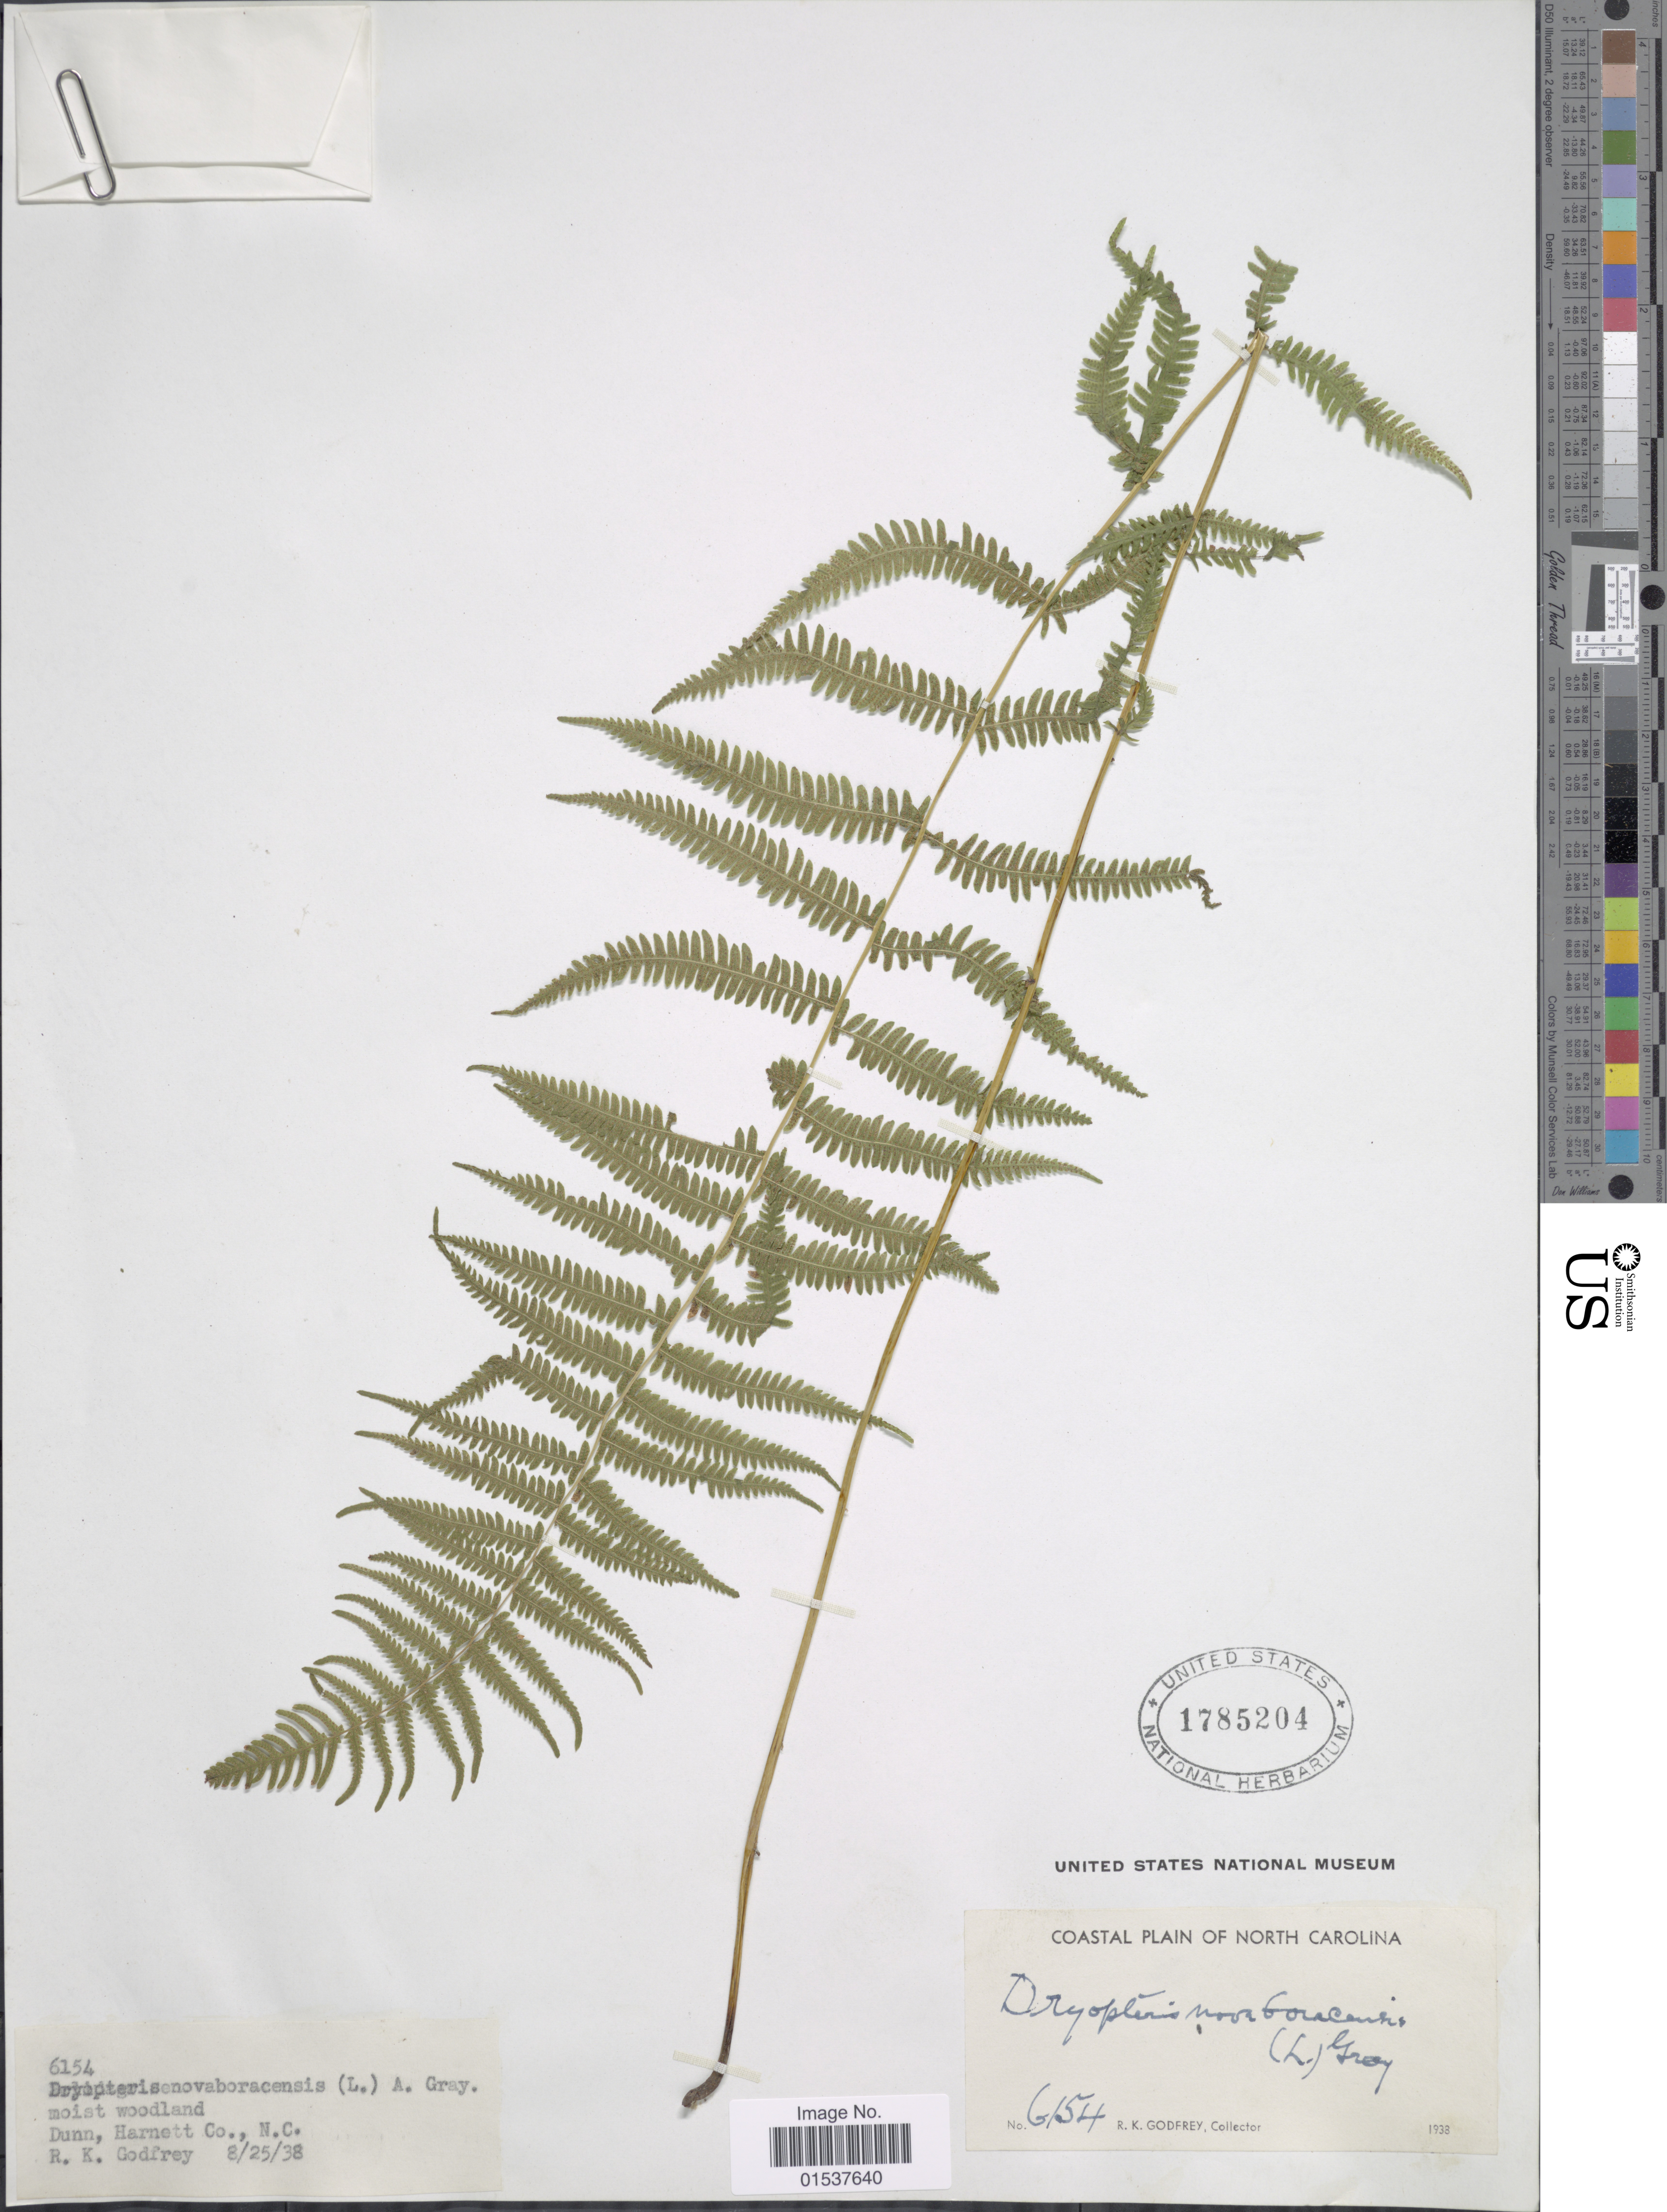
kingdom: Plantae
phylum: Tracheophyta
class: Polypodiopsida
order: Polypodiales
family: Thelypteridaceae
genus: Parathelypteris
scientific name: Parathelypteris noveboracensis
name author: (L.) Ching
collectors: R. K. Godfrey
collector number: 6154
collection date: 1938-08-25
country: United States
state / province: North Carolina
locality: Coastal Plain of North Carolina, Dunn, Harnett Co., N.C.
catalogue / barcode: US 1785204